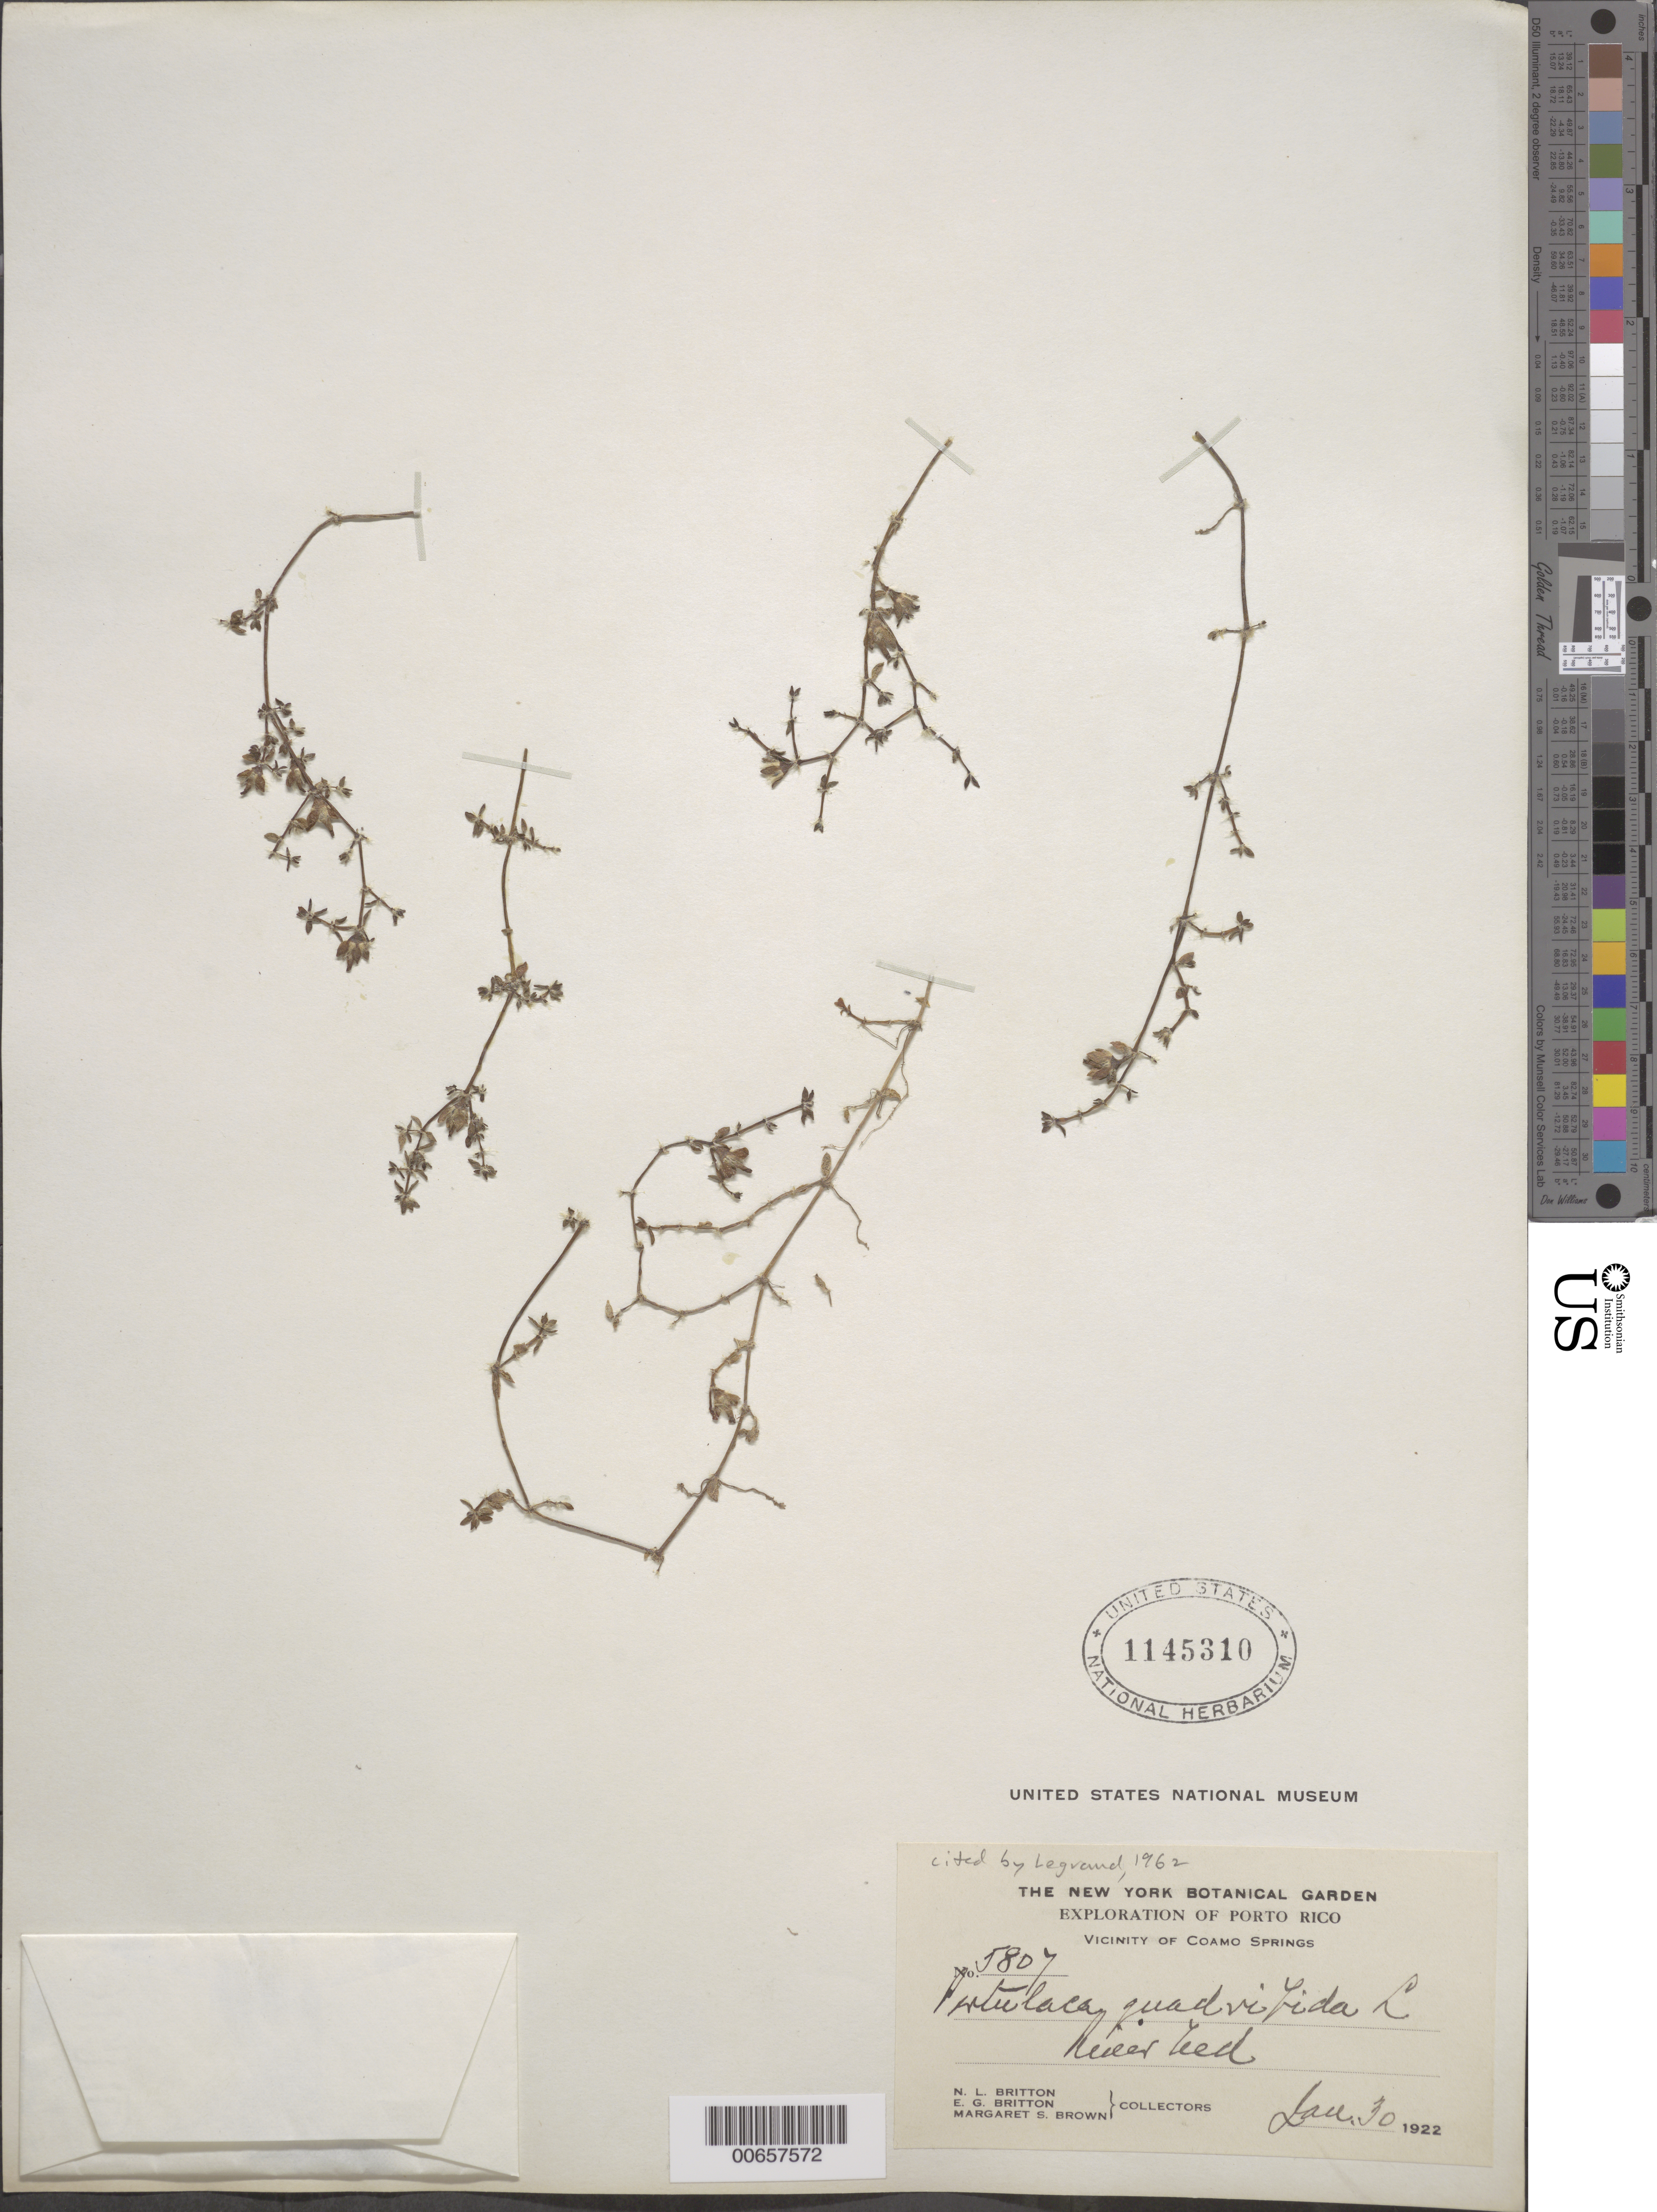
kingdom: Plantae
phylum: Tracheophyta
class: Magnoliopsida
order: Caryophyllales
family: Portulacaceae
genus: Portulaca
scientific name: Portulaca quadrifida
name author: L.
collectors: N. Britton, E. G. Britton & M. S. Brown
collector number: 5807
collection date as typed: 30 Jan 1922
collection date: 1922-01-30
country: Puerto Rico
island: Greater Antilles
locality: Coamo Springs, vic of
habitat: River bed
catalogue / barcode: US 1145310